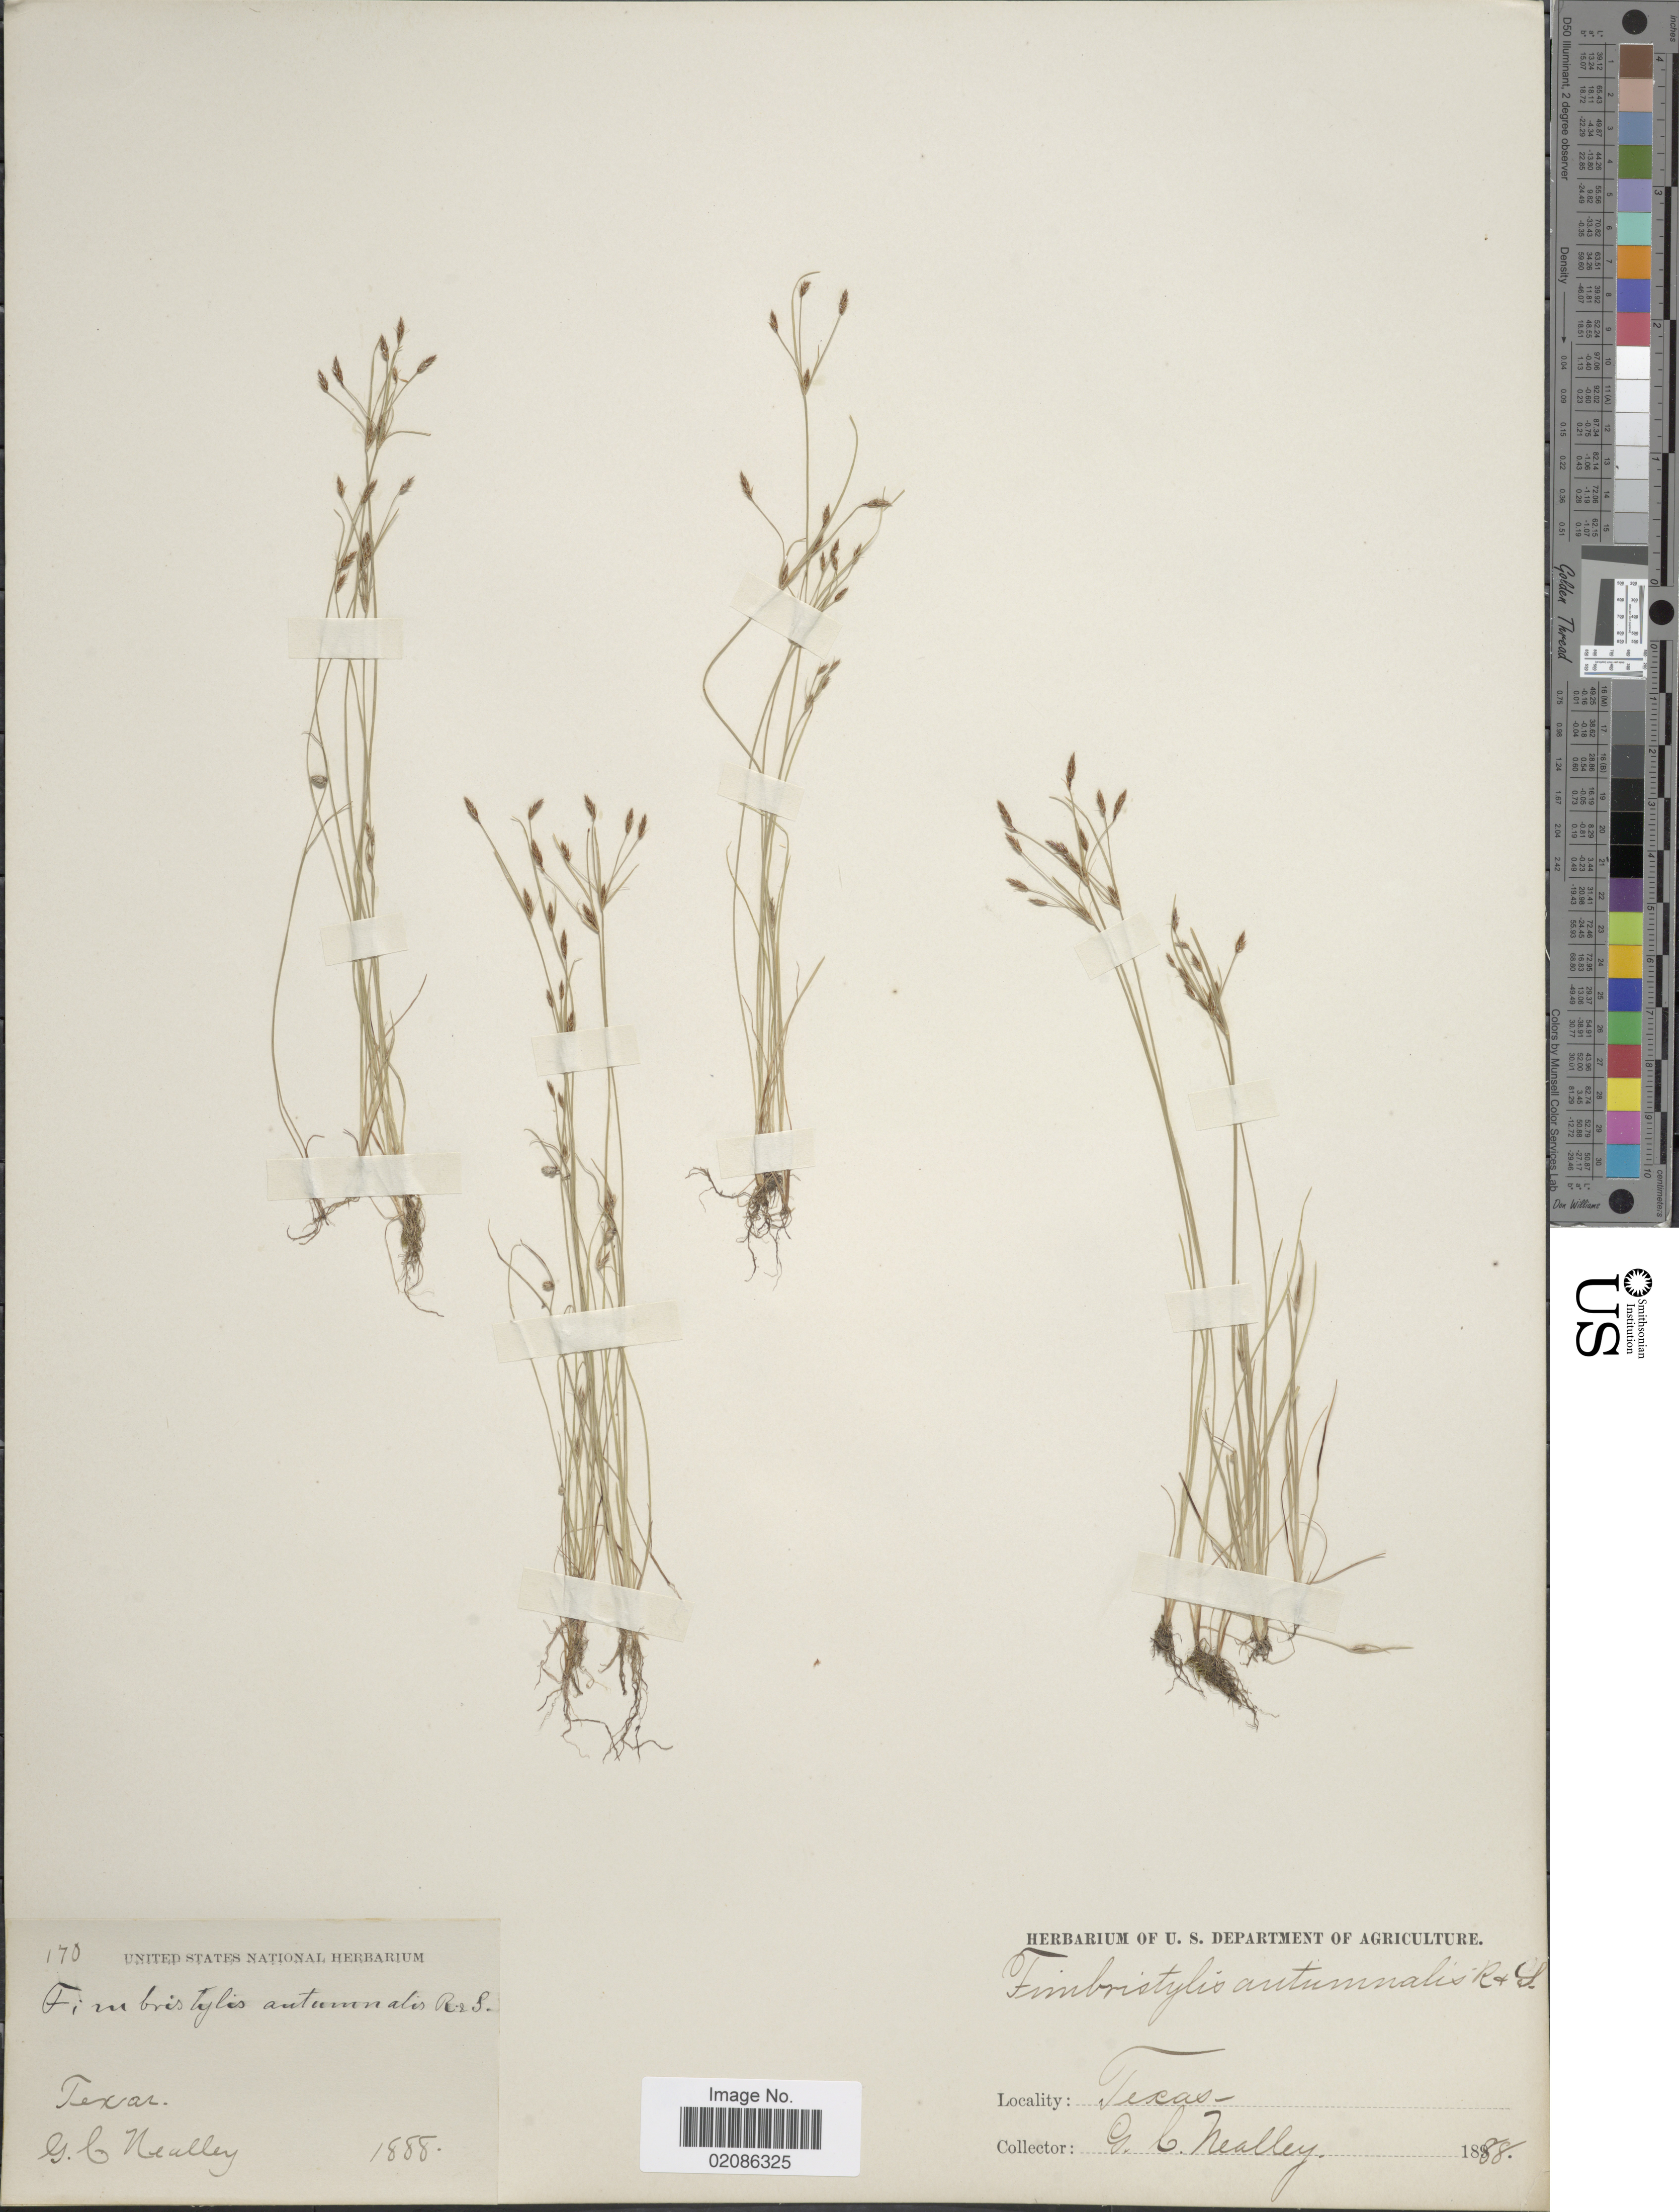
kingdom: Plantae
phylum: Tracheophyta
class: Liliopsida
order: Poales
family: Cyperaceae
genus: Fimbristylis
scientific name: Fimbristylis autumnalis (L.) Roem. & Schult.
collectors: G. C. Nealley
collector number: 170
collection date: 1888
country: United States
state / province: Texas